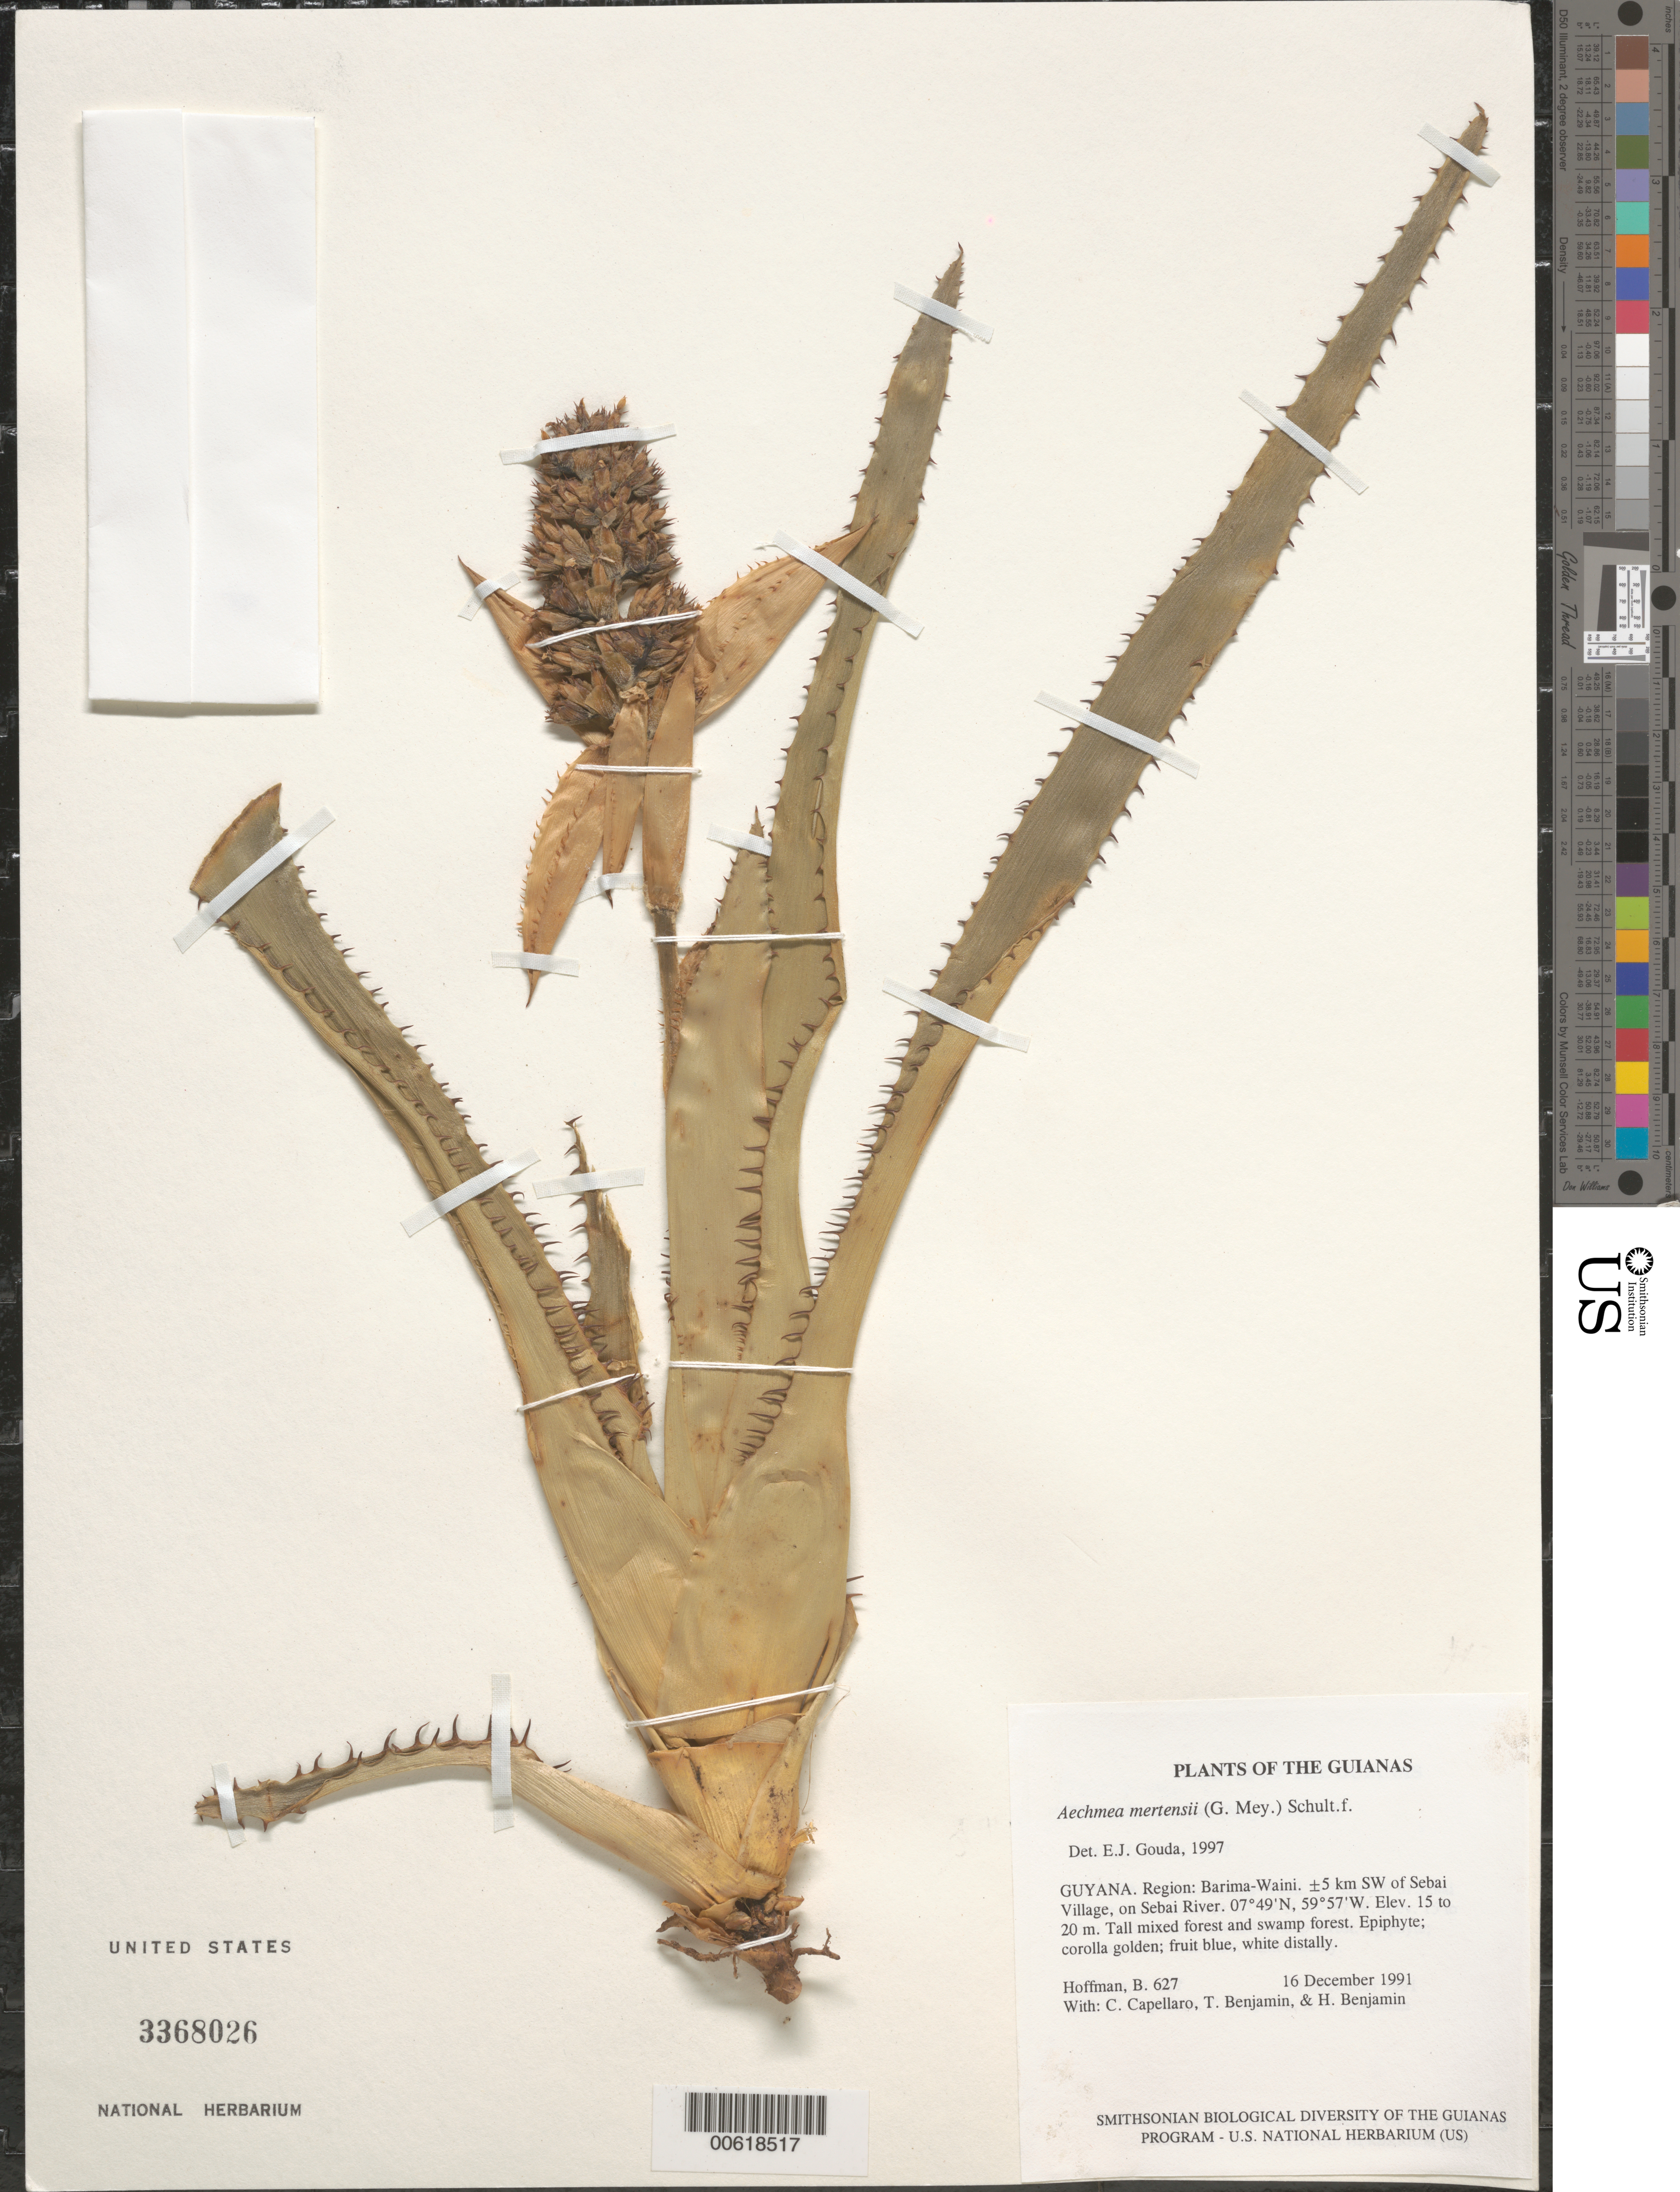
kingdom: Plantae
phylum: Tracheophyta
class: Liliopsida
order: Poales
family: Bromeliaceae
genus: Aechmea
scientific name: Aechmea mertensii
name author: (G. Mey.) Schult. & Schult. f.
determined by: Gouda, E. J.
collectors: B. Hoffman, C. Capellaro, T. Benjamin & H. Benjamin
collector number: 627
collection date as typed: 16 December 1991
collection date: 1991-12-16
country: Guyana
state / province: Barima-Waini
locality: ±5 km SW of Sebai Village, on Sebai River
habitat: Tall mixed forest and swamp forest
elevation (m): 15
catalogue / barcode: US 3368026